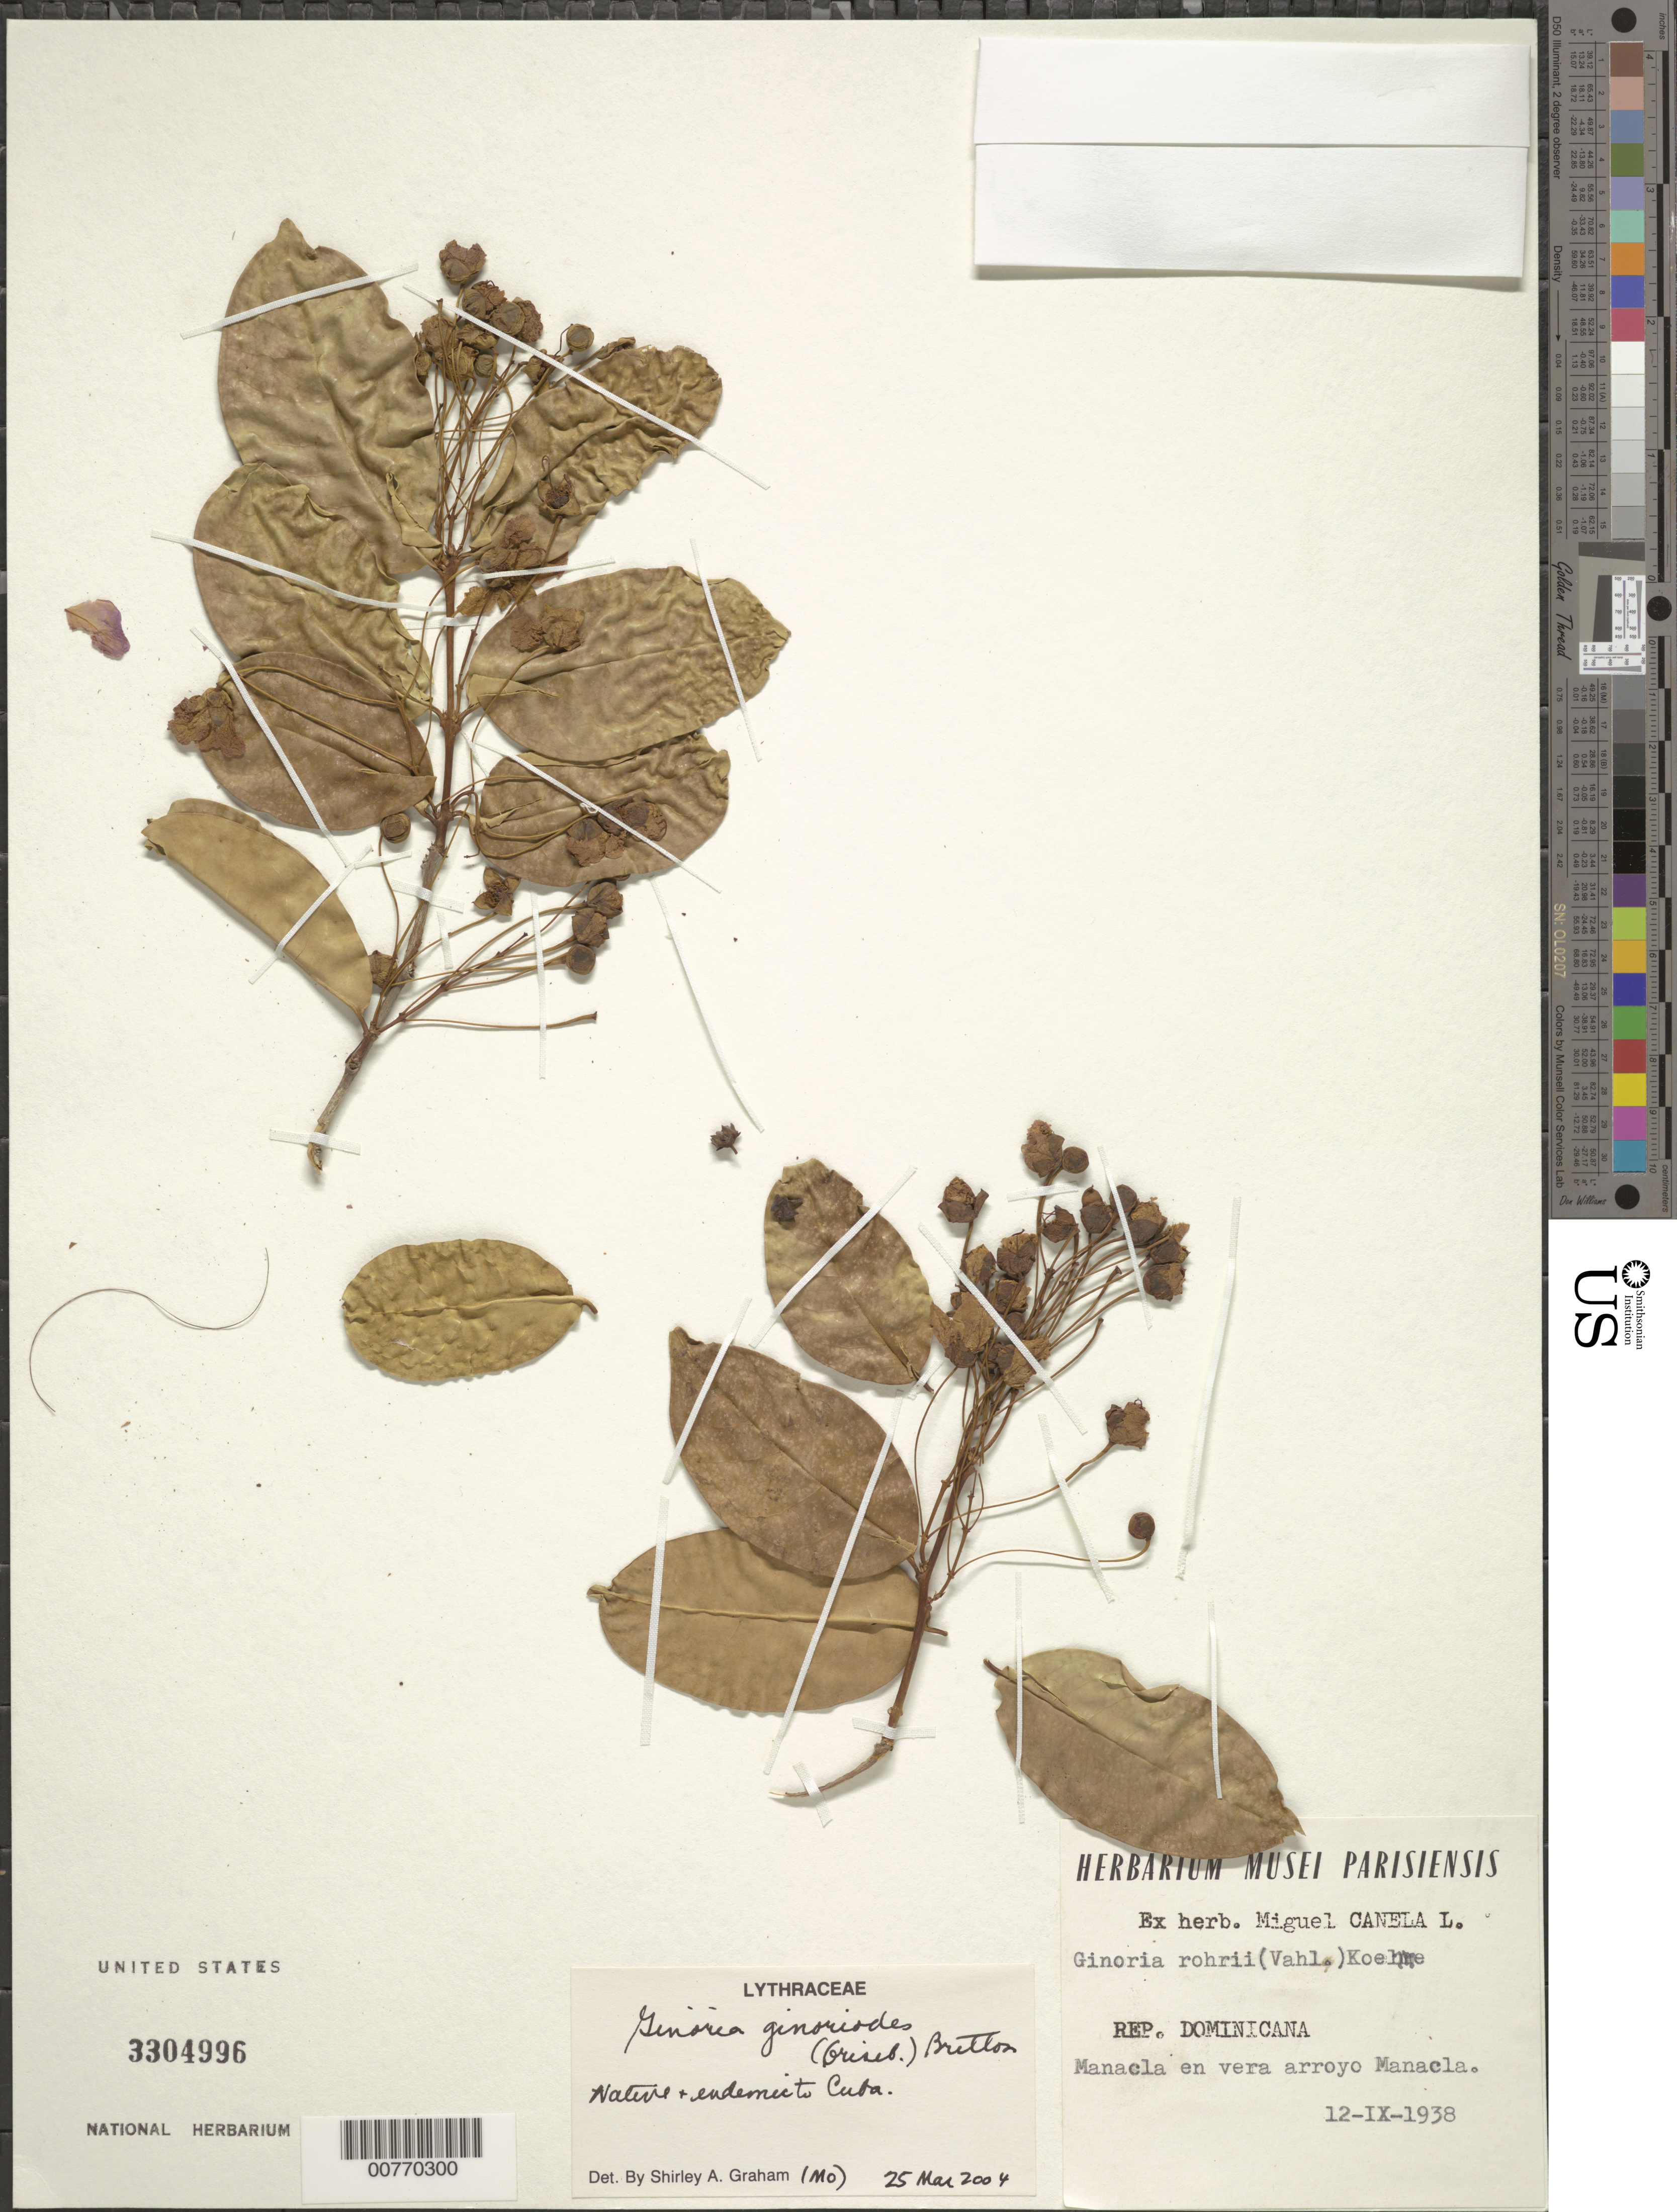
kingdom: Plantae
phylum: Tracheophyta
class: Magnoliopsida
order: Myrtales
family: Lythraceae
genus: Ginoria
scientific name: Ginoria ginorioides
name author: (Griseb.) Britton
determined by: Graham, Shirley Ann Tousch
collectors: M. Canela Lazaro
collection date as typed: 12 Sep 1938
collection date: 1938-09-12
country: Dominican Republic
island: Hispaniola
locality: Manacla, near Manacla stream.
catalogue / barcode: US 3304996